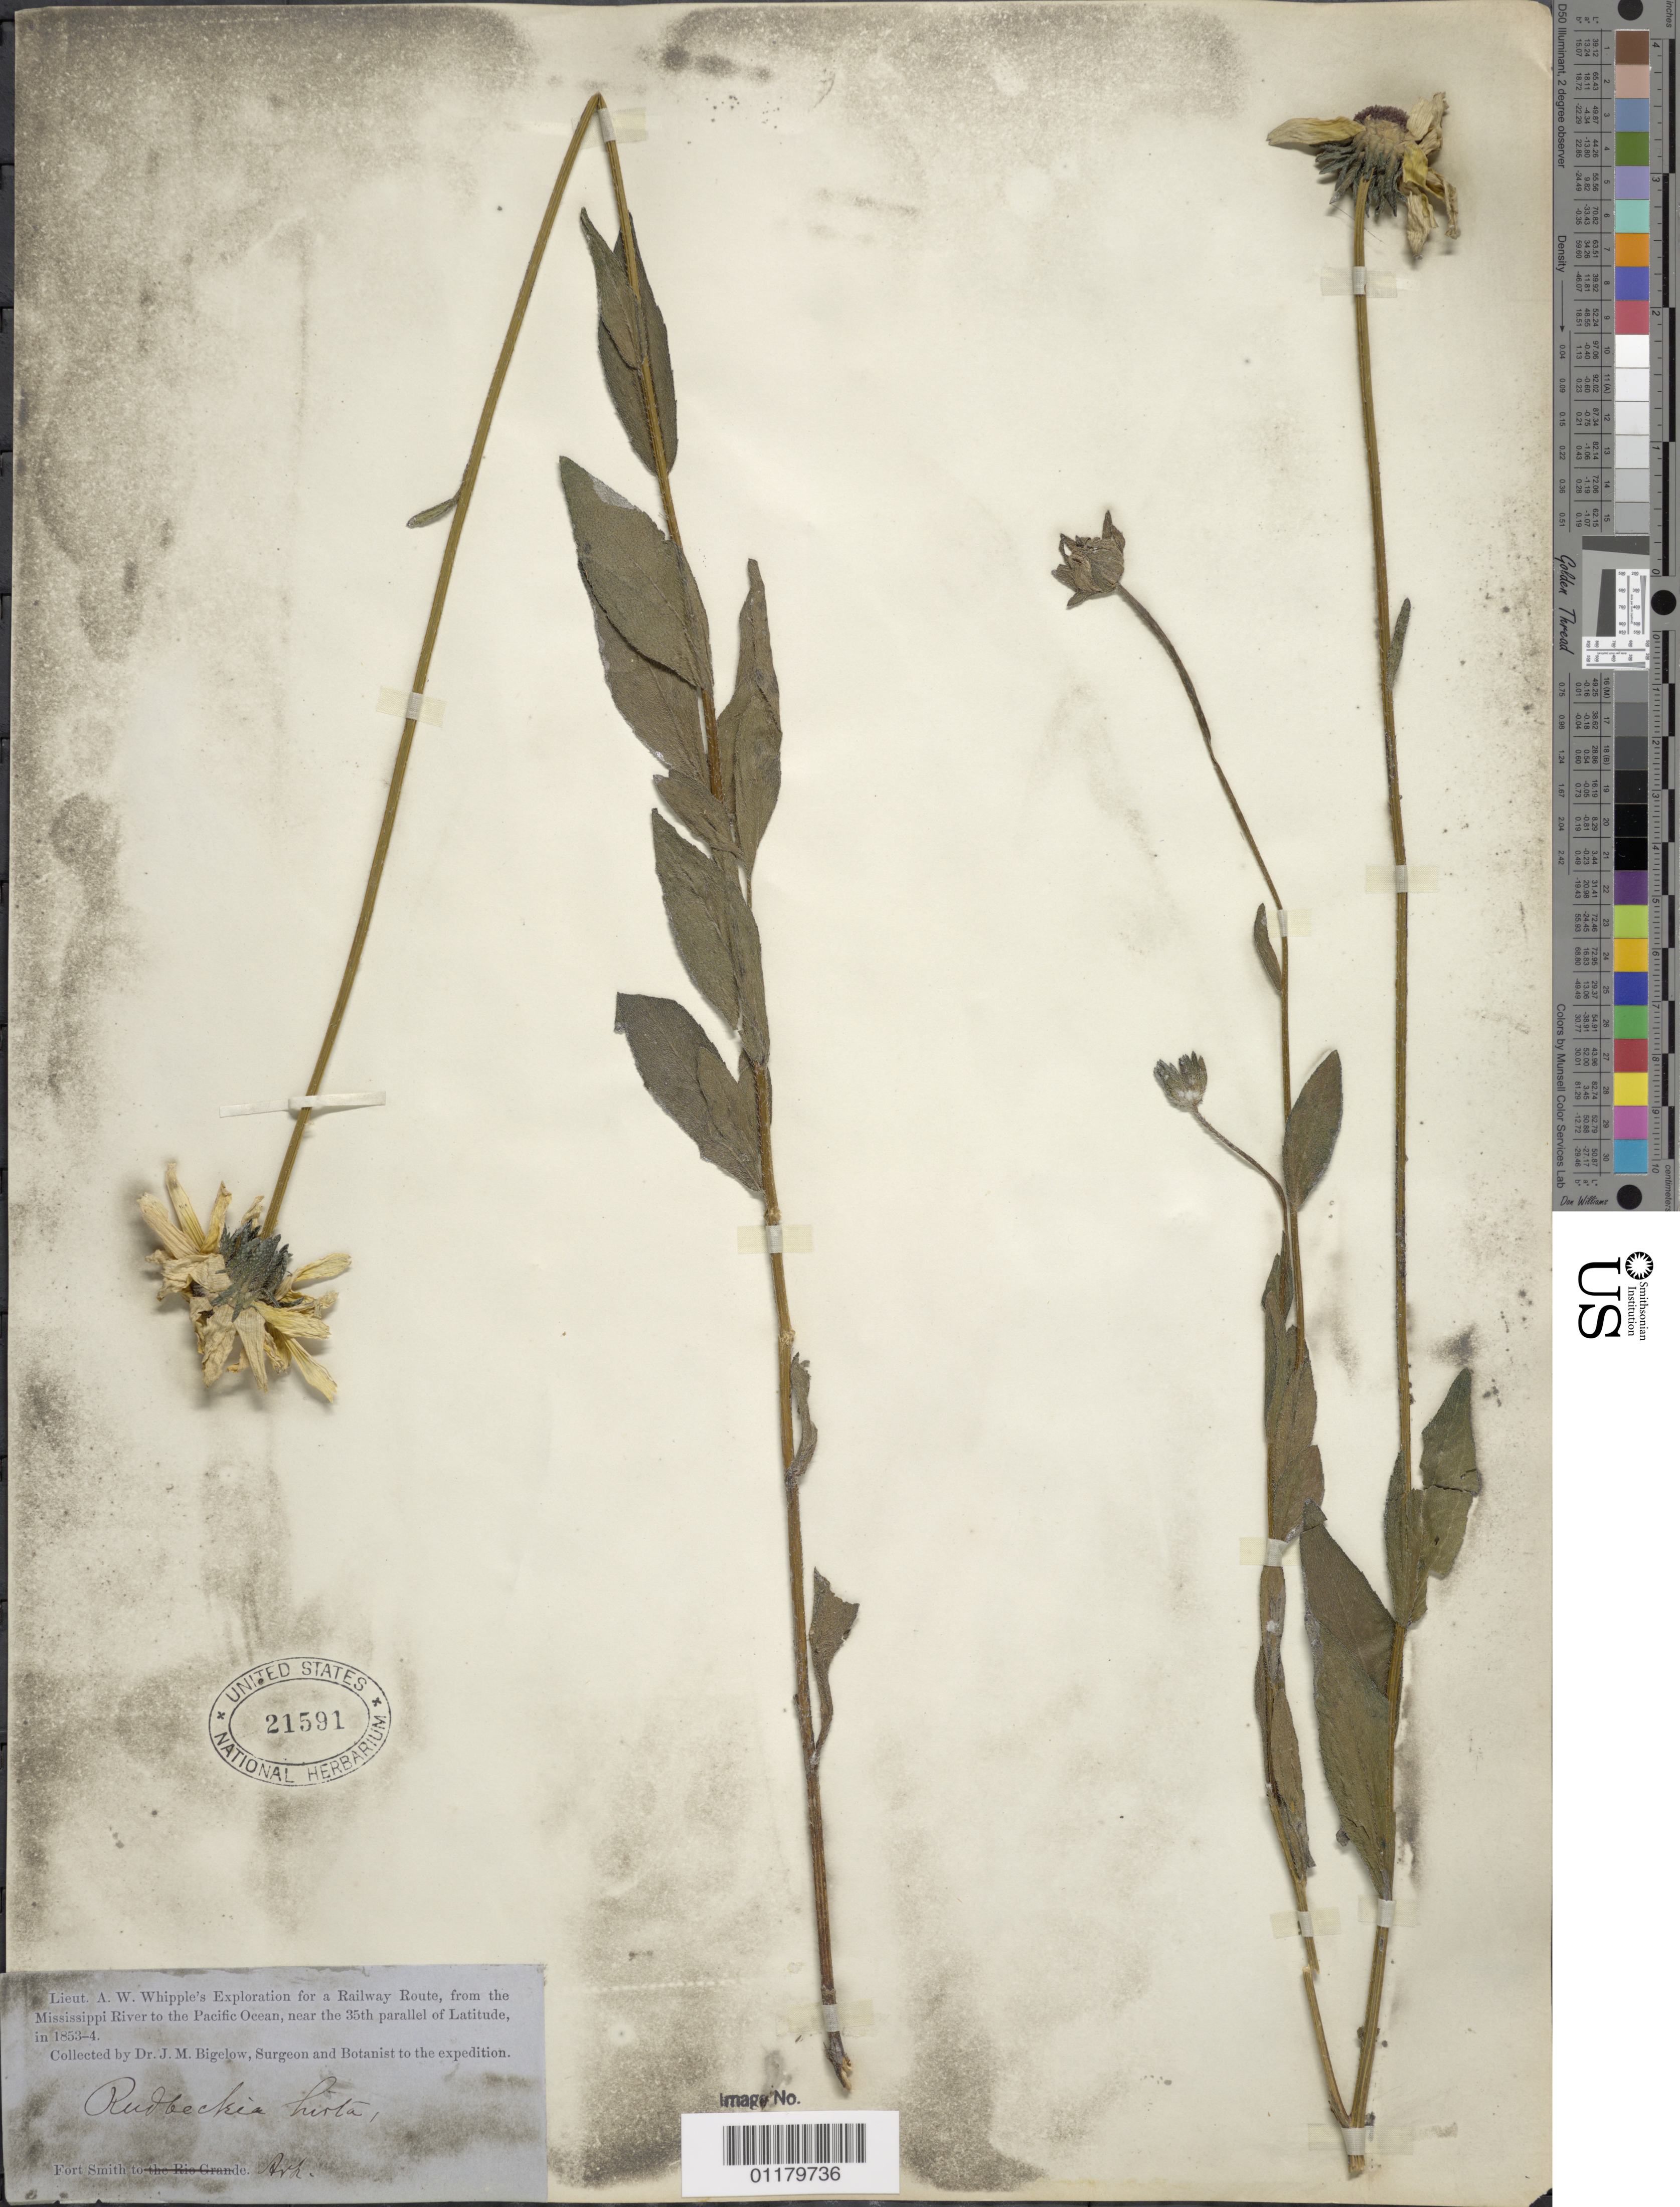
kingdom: Plantae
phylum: Tracheophyta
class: Magnoliopsida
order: Asterales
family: Asteraceae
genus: Rudbeckia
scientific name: Rudbeckia hirta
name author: L.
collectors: J. M. Bigelow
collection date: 1853/1854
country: United States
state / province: Arkansas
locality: Fort Smith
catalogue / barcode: US 21591